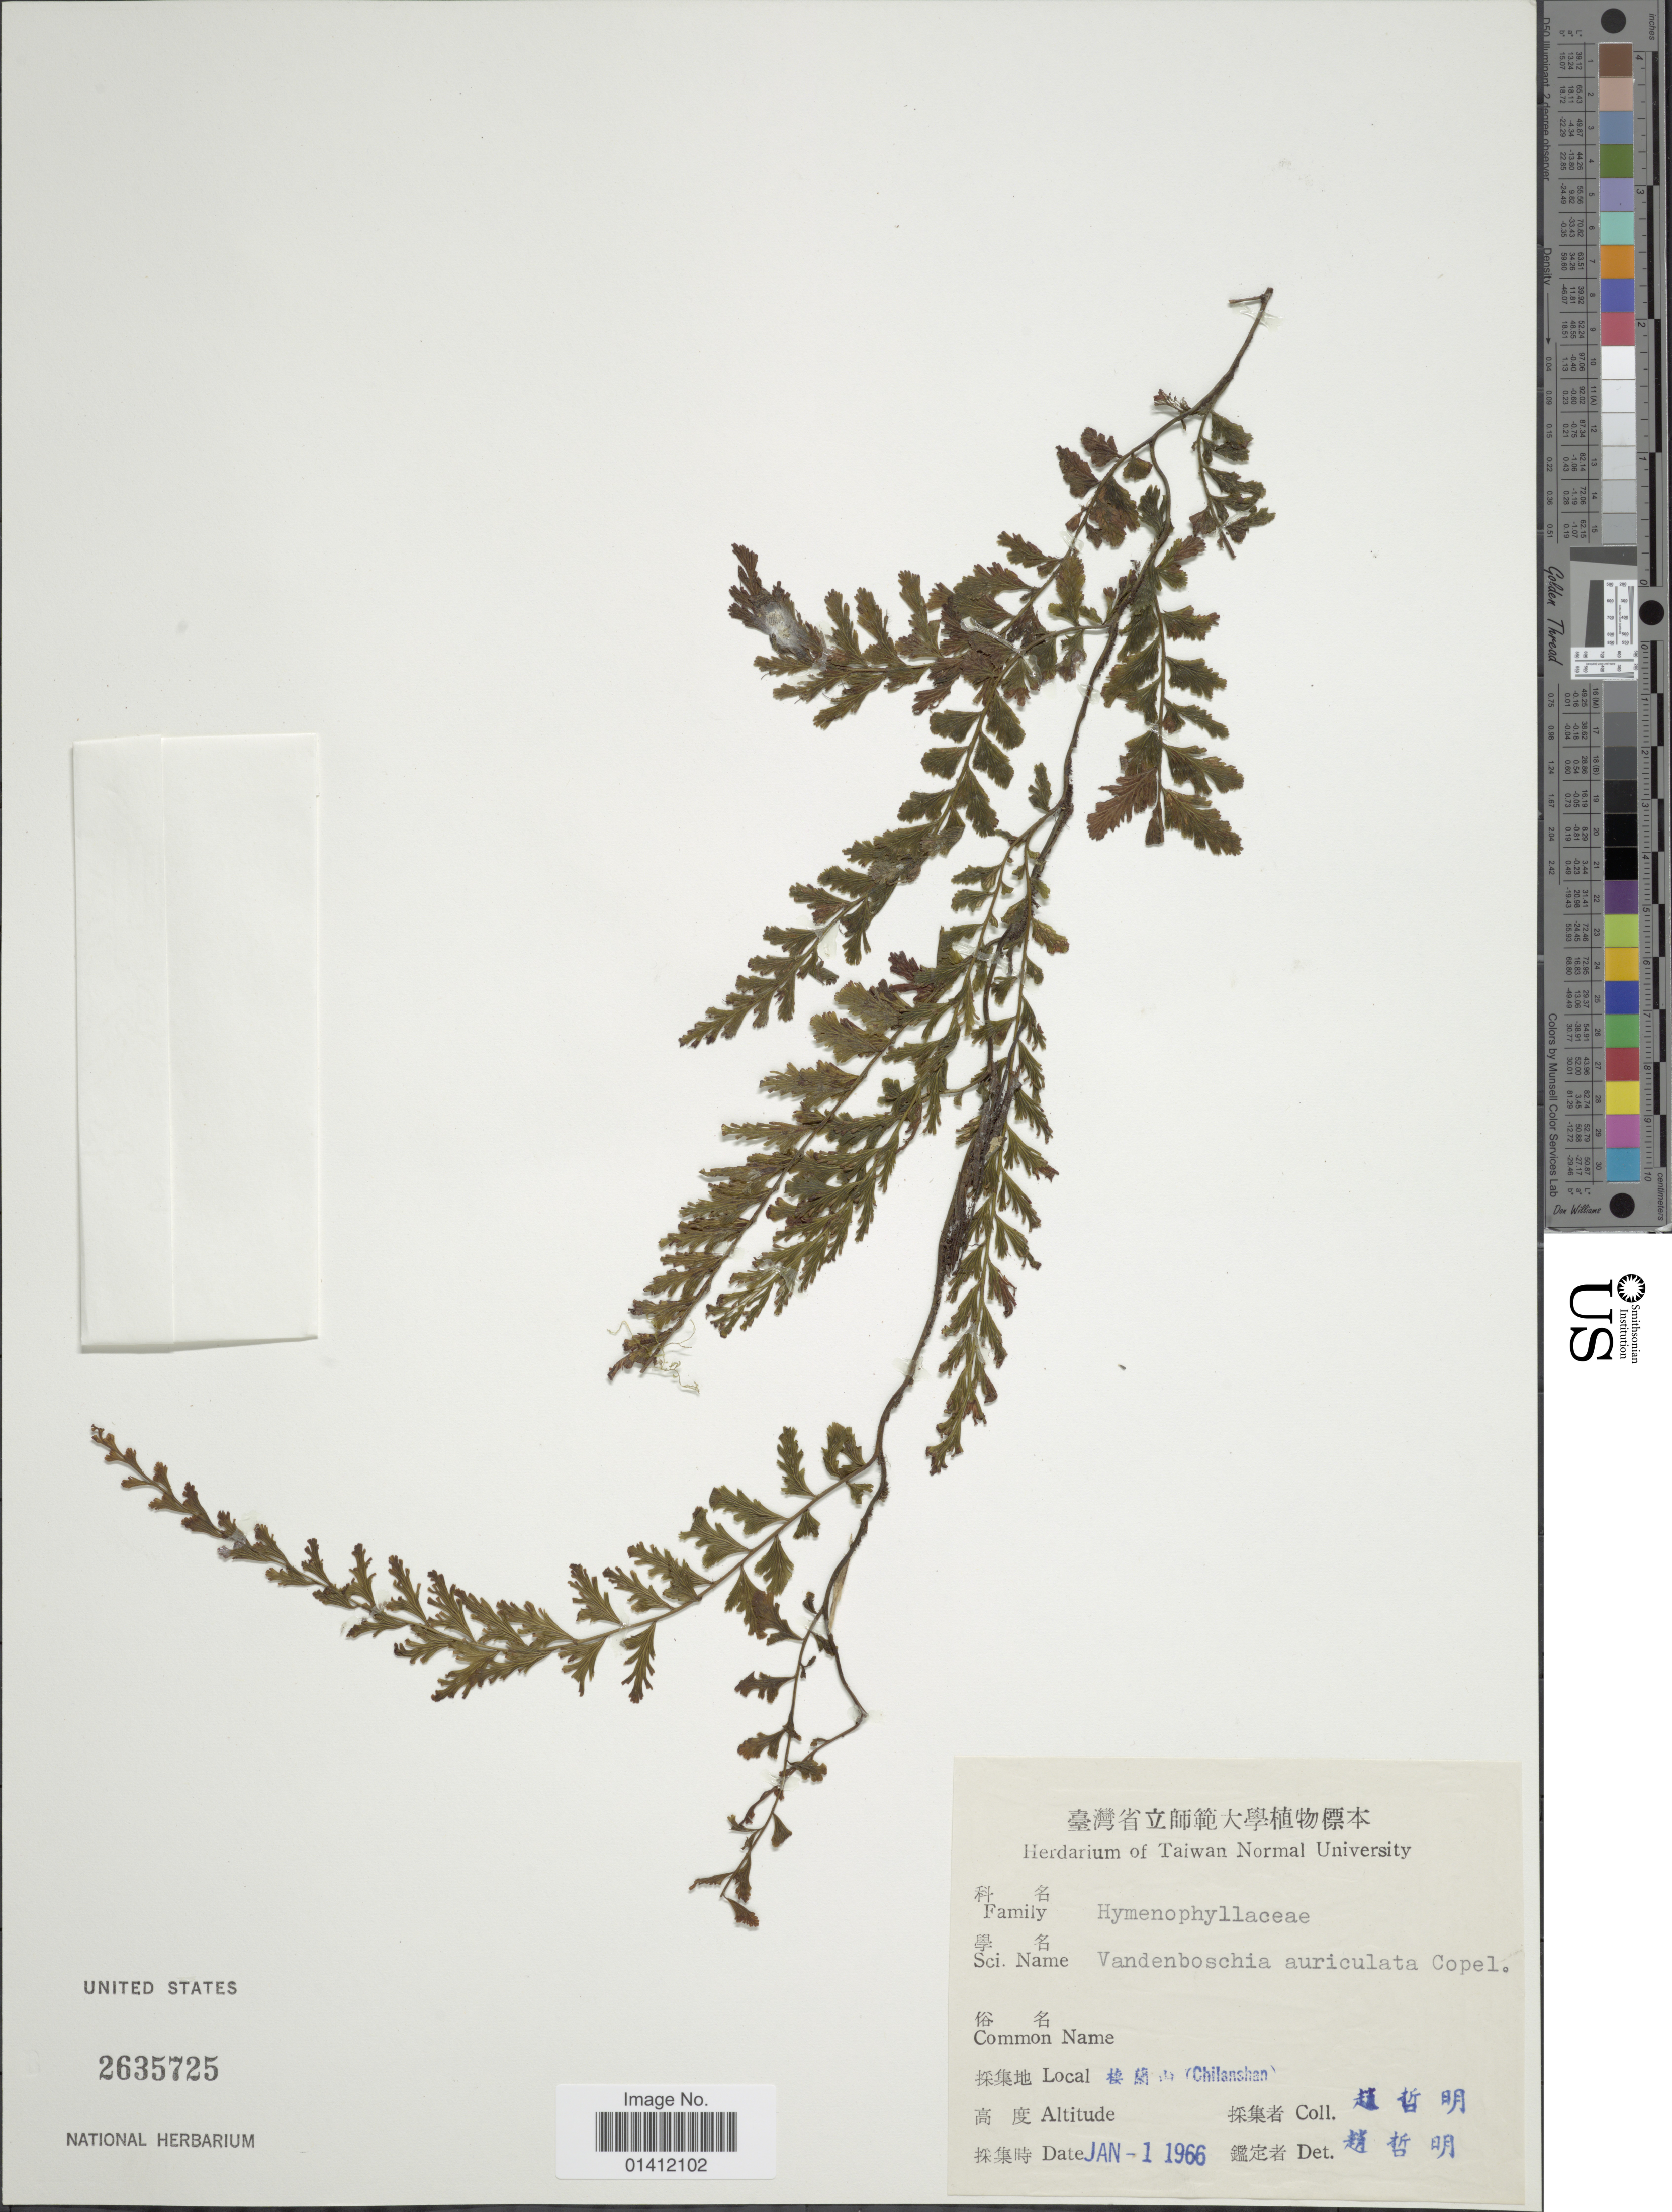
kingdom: Plantae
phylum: Tracheophyta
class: Polypodiopsida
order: Hymenophyllales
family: Hymenophyllaceae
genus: Vandenboschia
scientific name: Vandenboschia auriculata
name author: (Blume) Copel.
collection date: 1966-01-01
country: Taiwan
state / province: Yilan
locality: Chilanshan.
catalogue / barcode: US 2635725